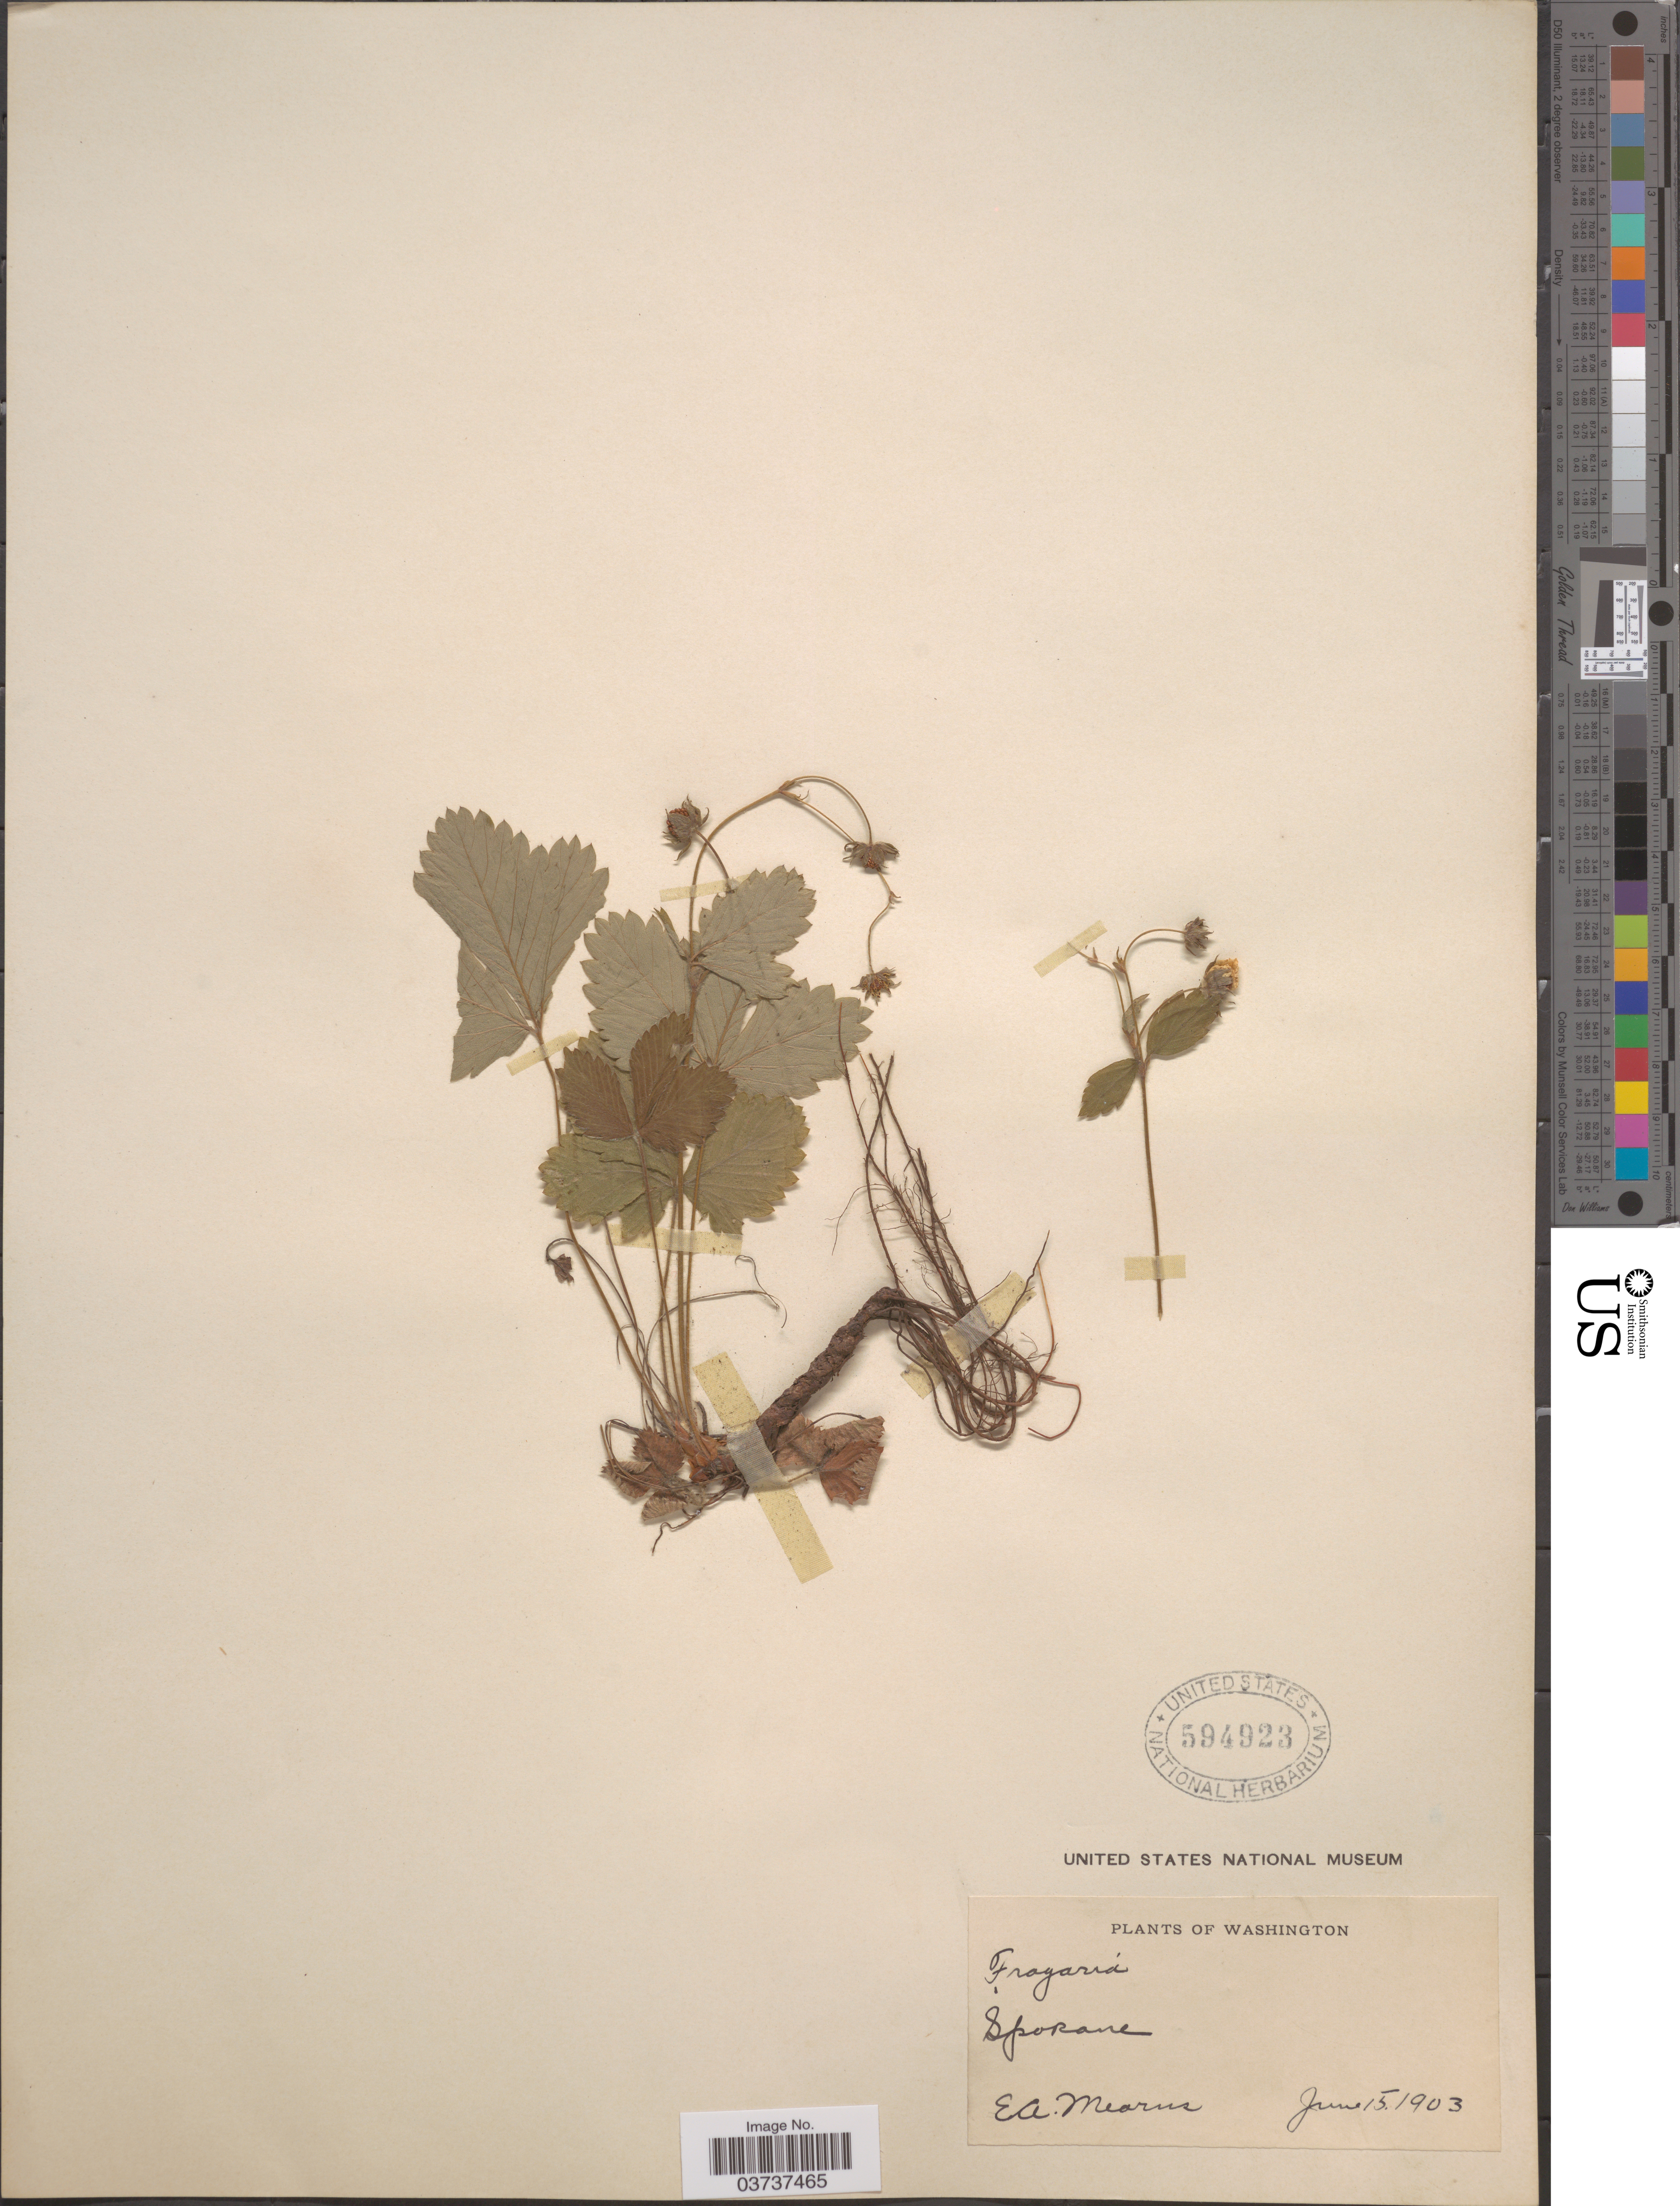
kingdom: Plantae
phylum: Tracheophyta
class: Magnoliopsida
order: Rosales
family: Rosaceae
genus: Fragaria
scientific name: Fragaria vesca subsp. bracteata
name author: L.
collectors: E. A. Mearns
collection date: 1903-06-15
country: United States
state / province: Washington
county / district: Spokane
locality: Spokane.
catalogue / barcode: US 594923